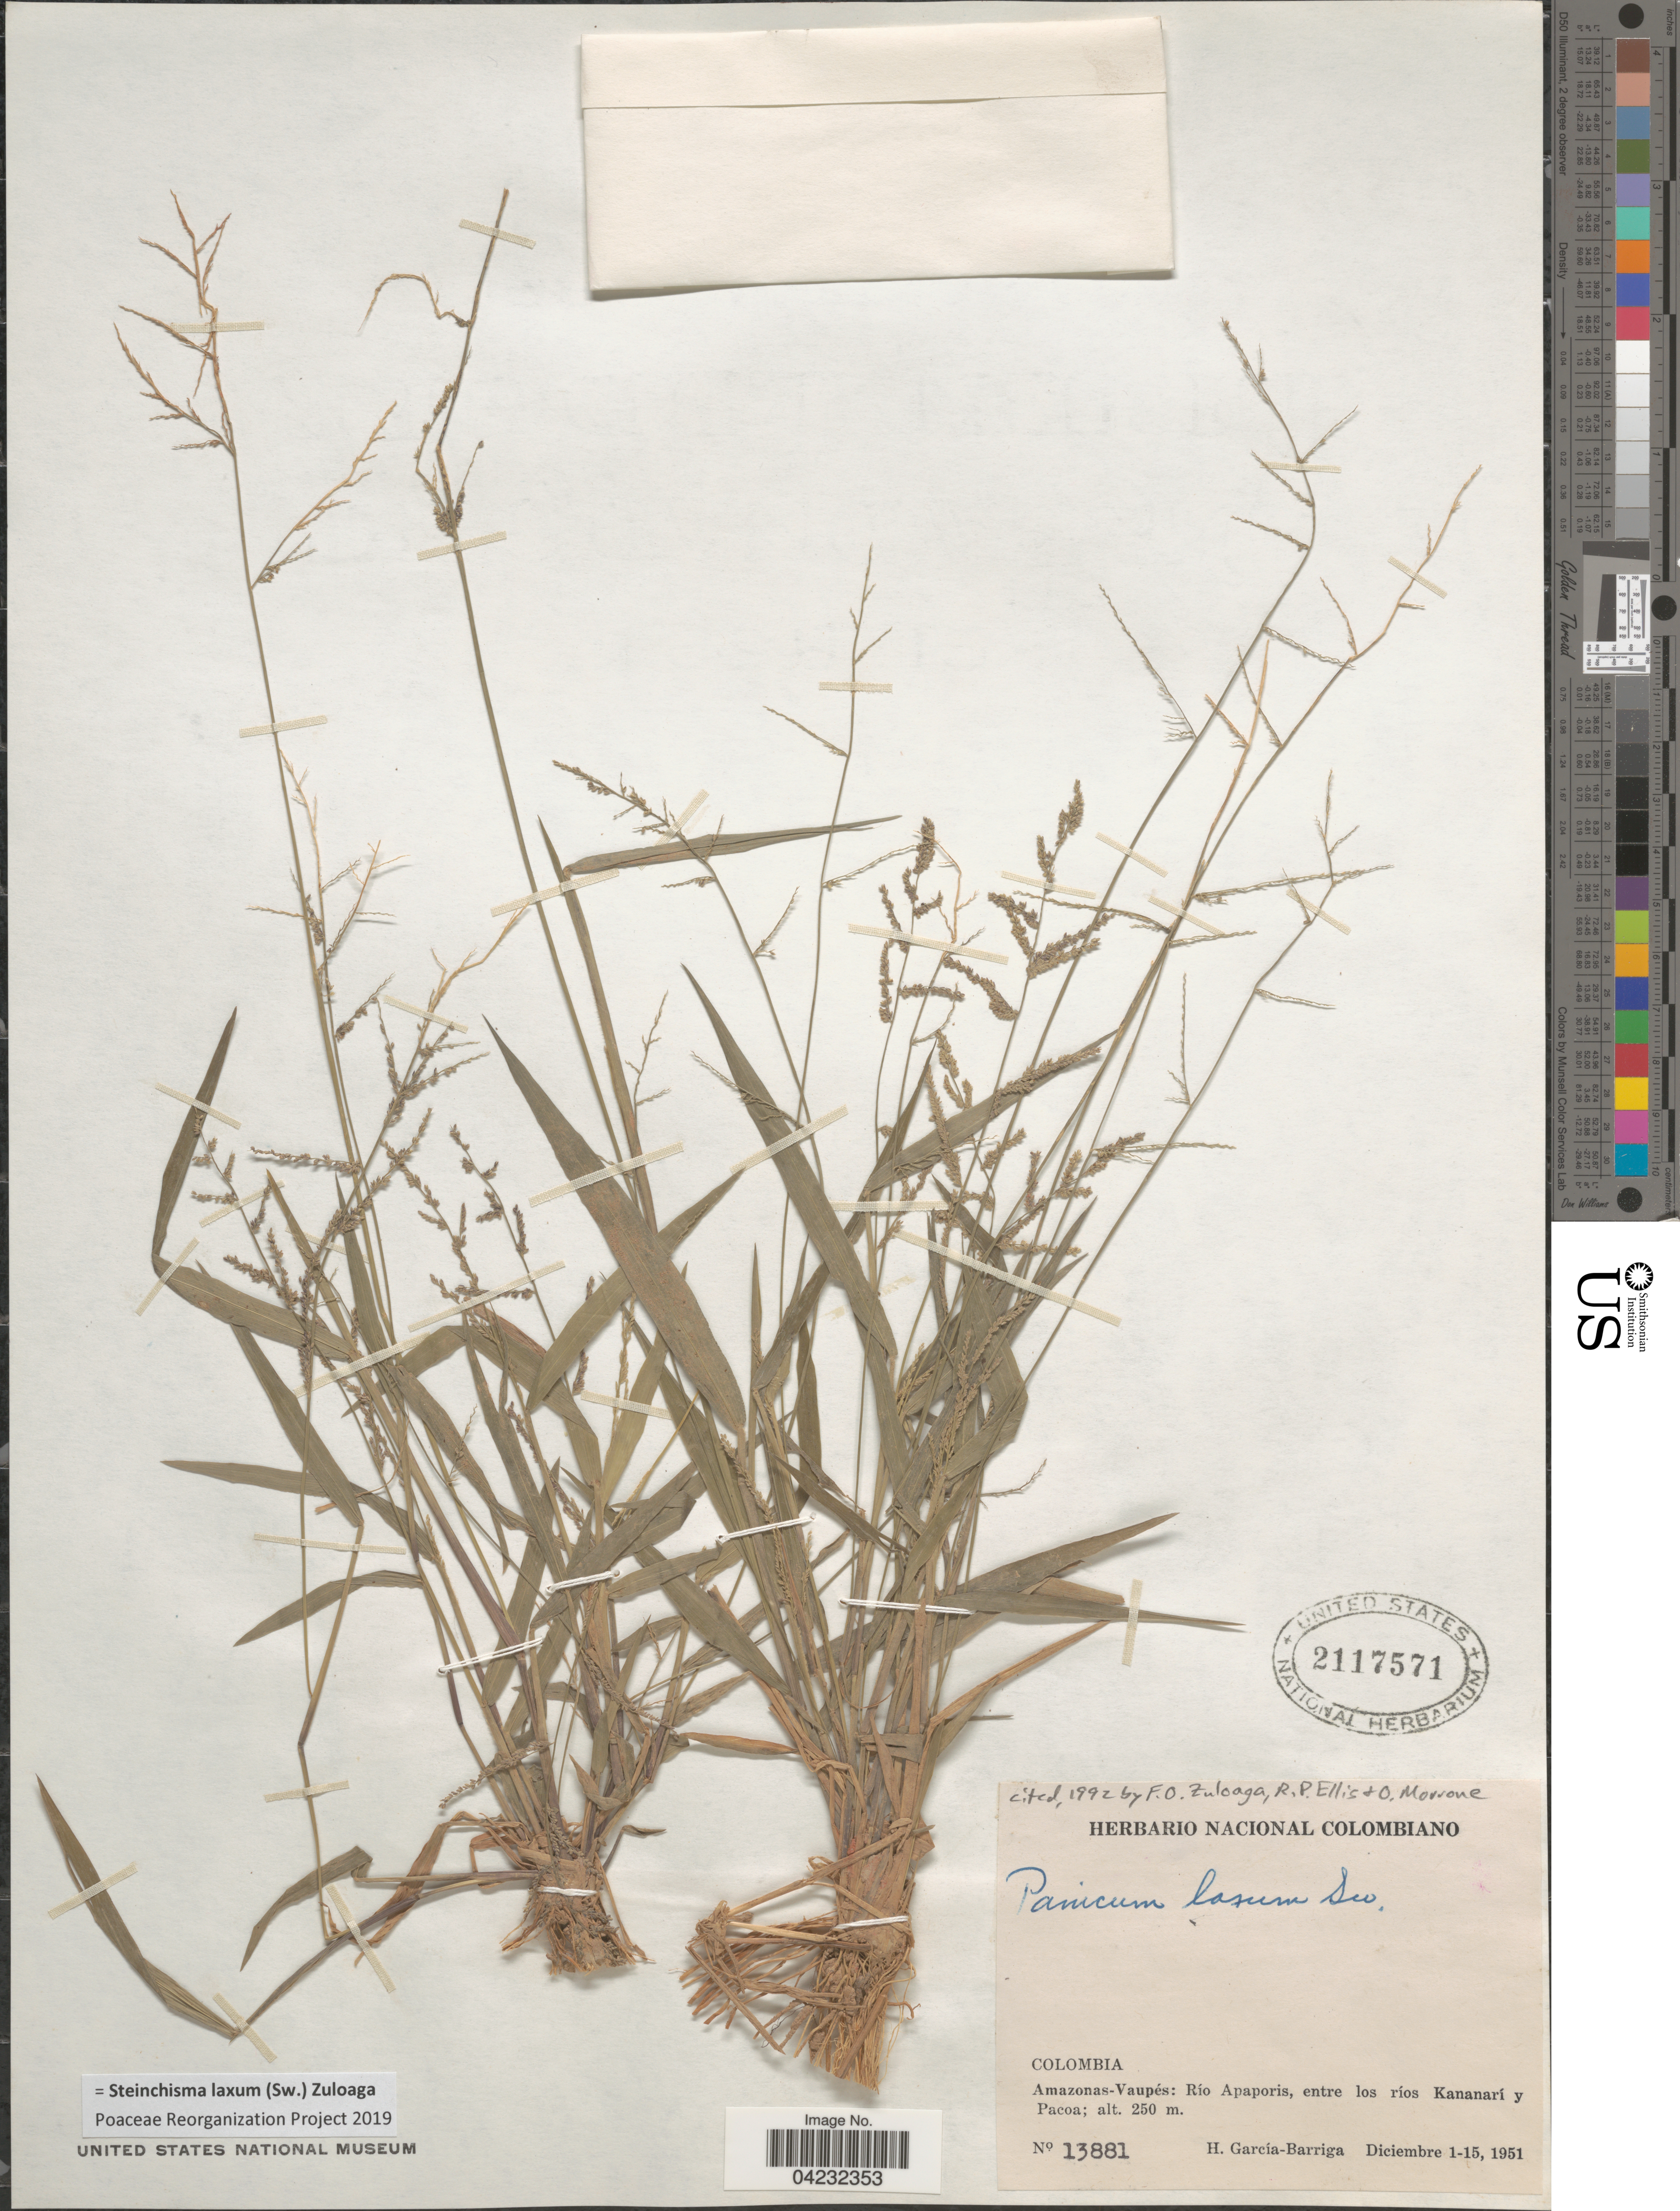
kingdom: Plantae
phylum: Tracheophyta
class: Liliopsida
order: Poales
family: Poaceae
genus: Steinchisma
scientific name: Steinchisma laxum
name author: (Sw.) Zuloaga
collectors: H. García Barriga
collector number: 13881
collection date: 1951-12-01/1951-12-15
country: Colombia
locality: Amazonas-Vaupés: Río Apaporis, entre los ríos Kananarí y Pacoa.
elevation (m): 250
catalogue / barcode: US 2117571